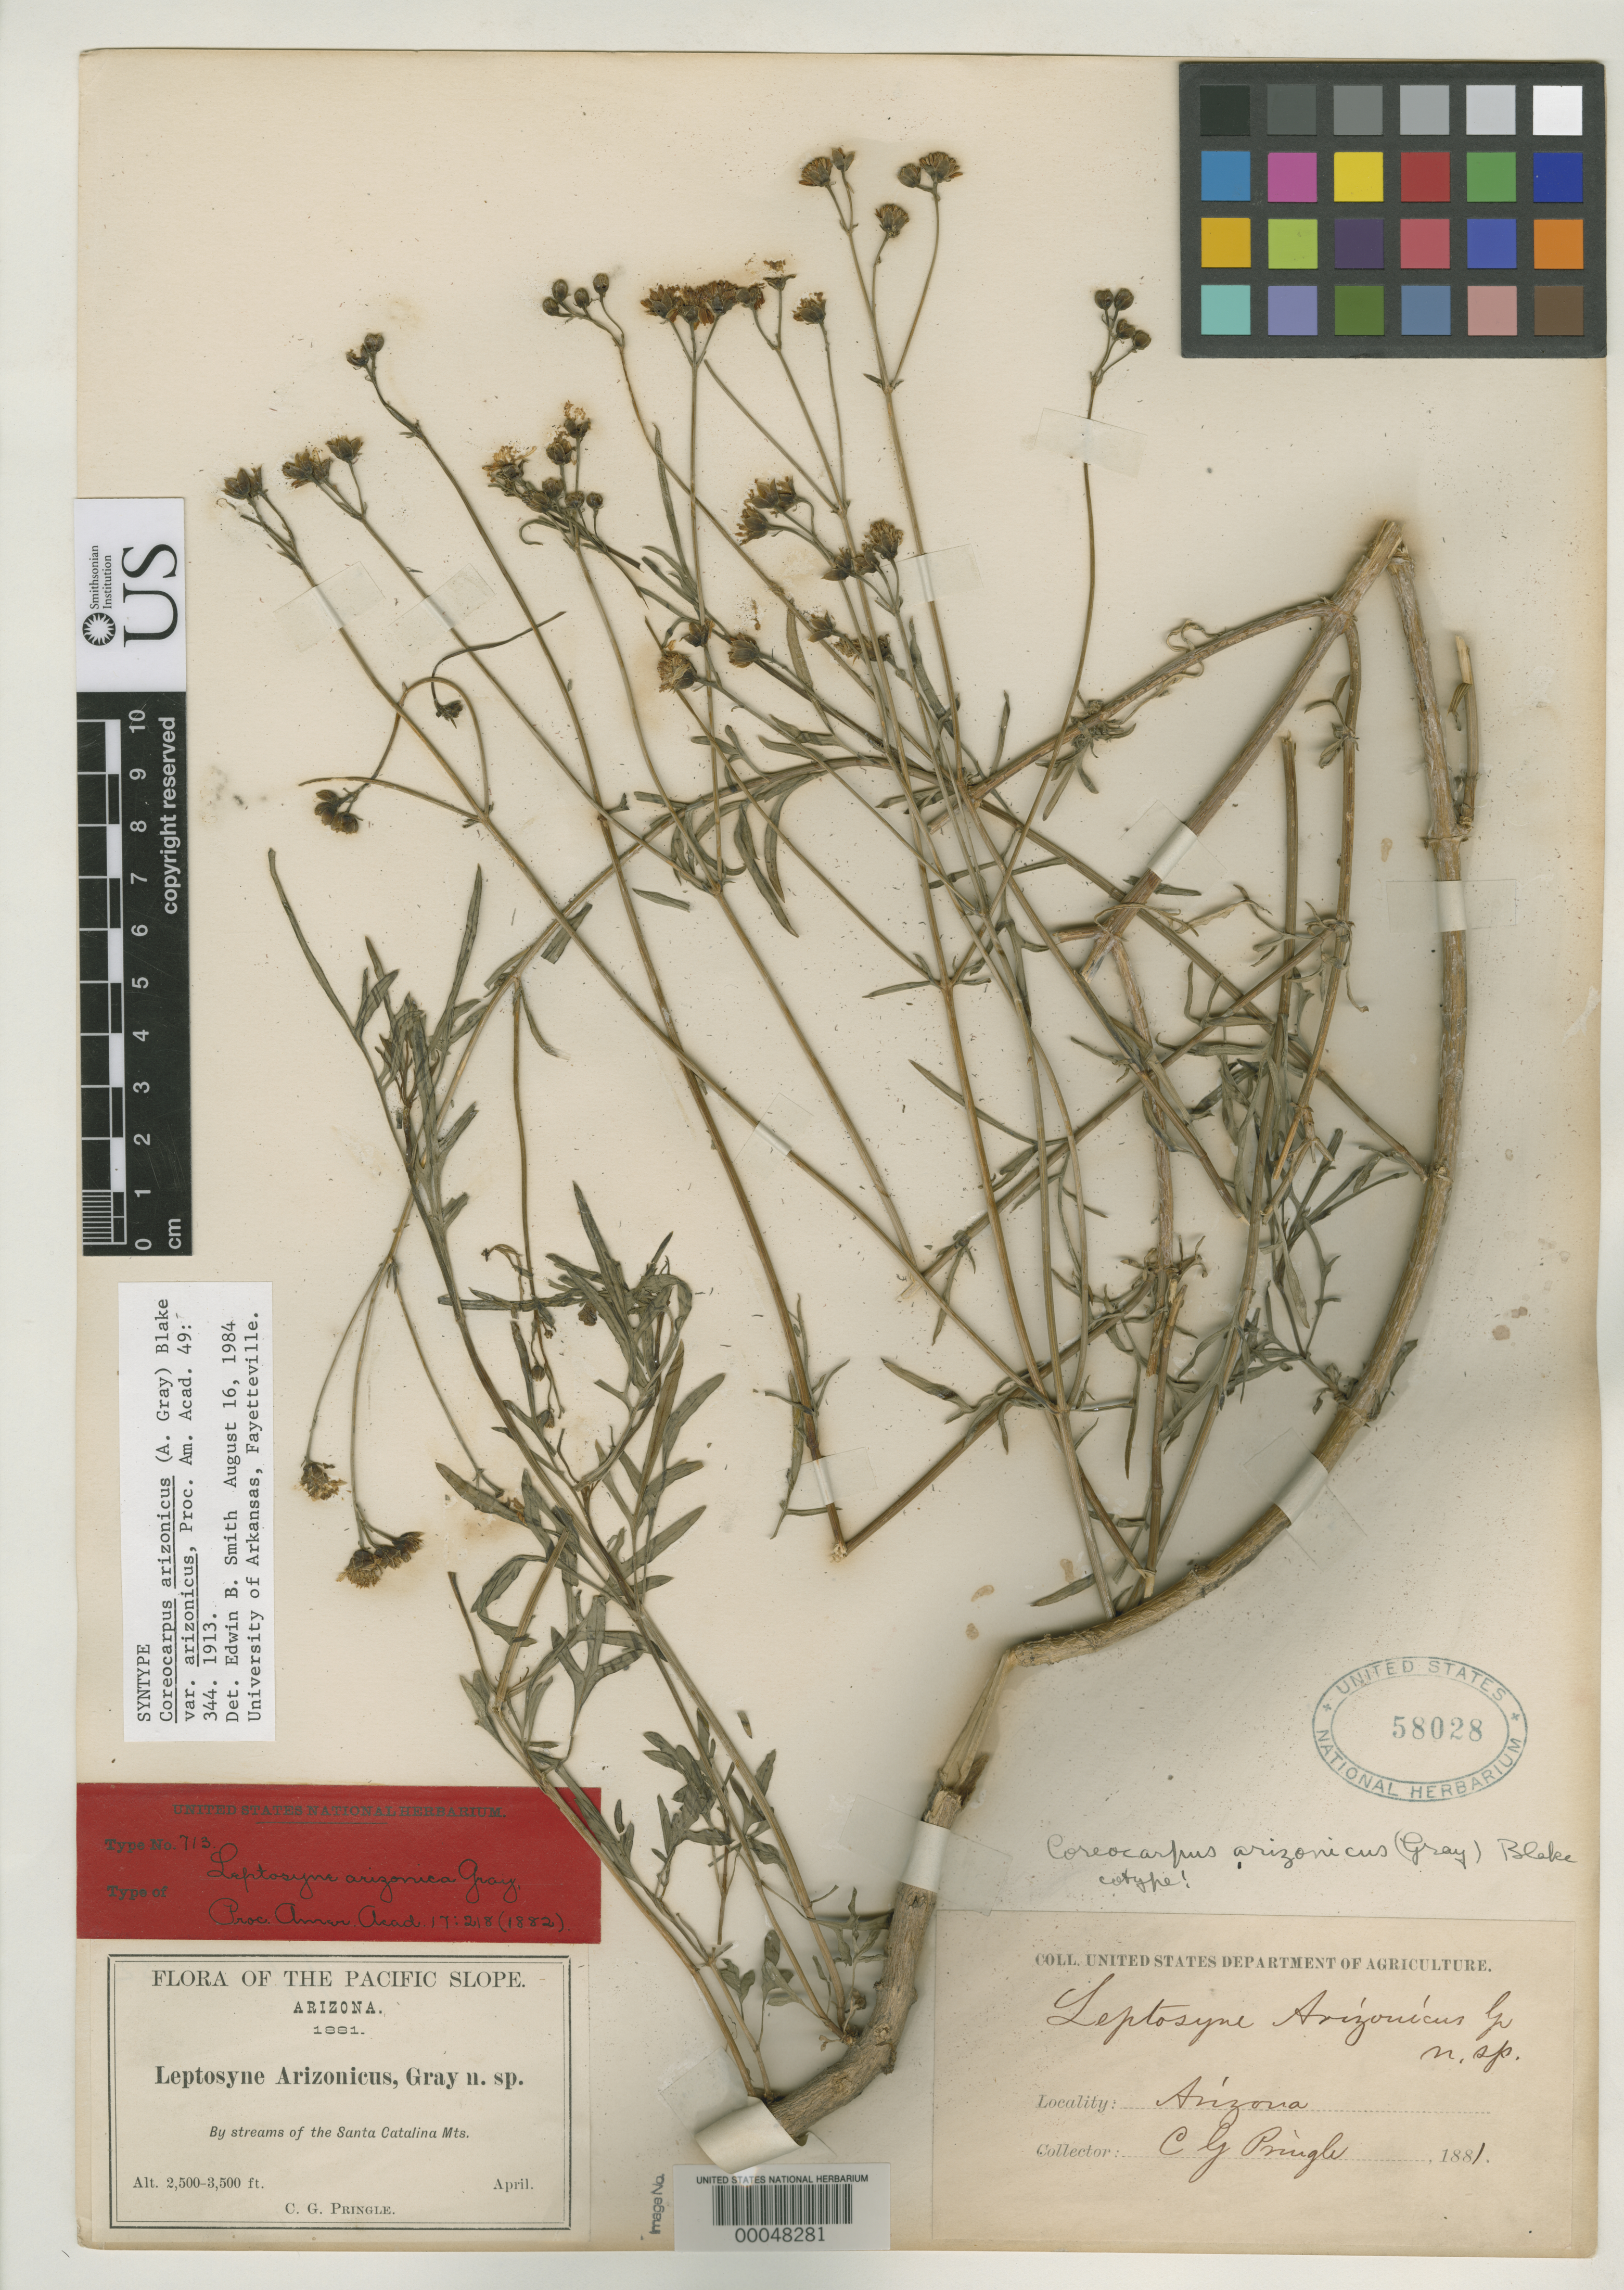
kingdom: Plantae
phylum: Tracheophyta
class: Magnoliopsida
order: Asterales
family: Asteraceae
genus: Leptosyne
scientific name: Leptosyne arizonica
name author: A. Gray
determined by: Smith, E. B.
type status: Isolectotype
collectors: C. G. Pringle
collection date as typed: Apr 1881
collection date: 1881-04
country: United States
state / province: Arizona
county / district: Pima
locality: By streams of the Santa Catalina Mts.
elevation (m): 762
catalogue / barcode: US 58028